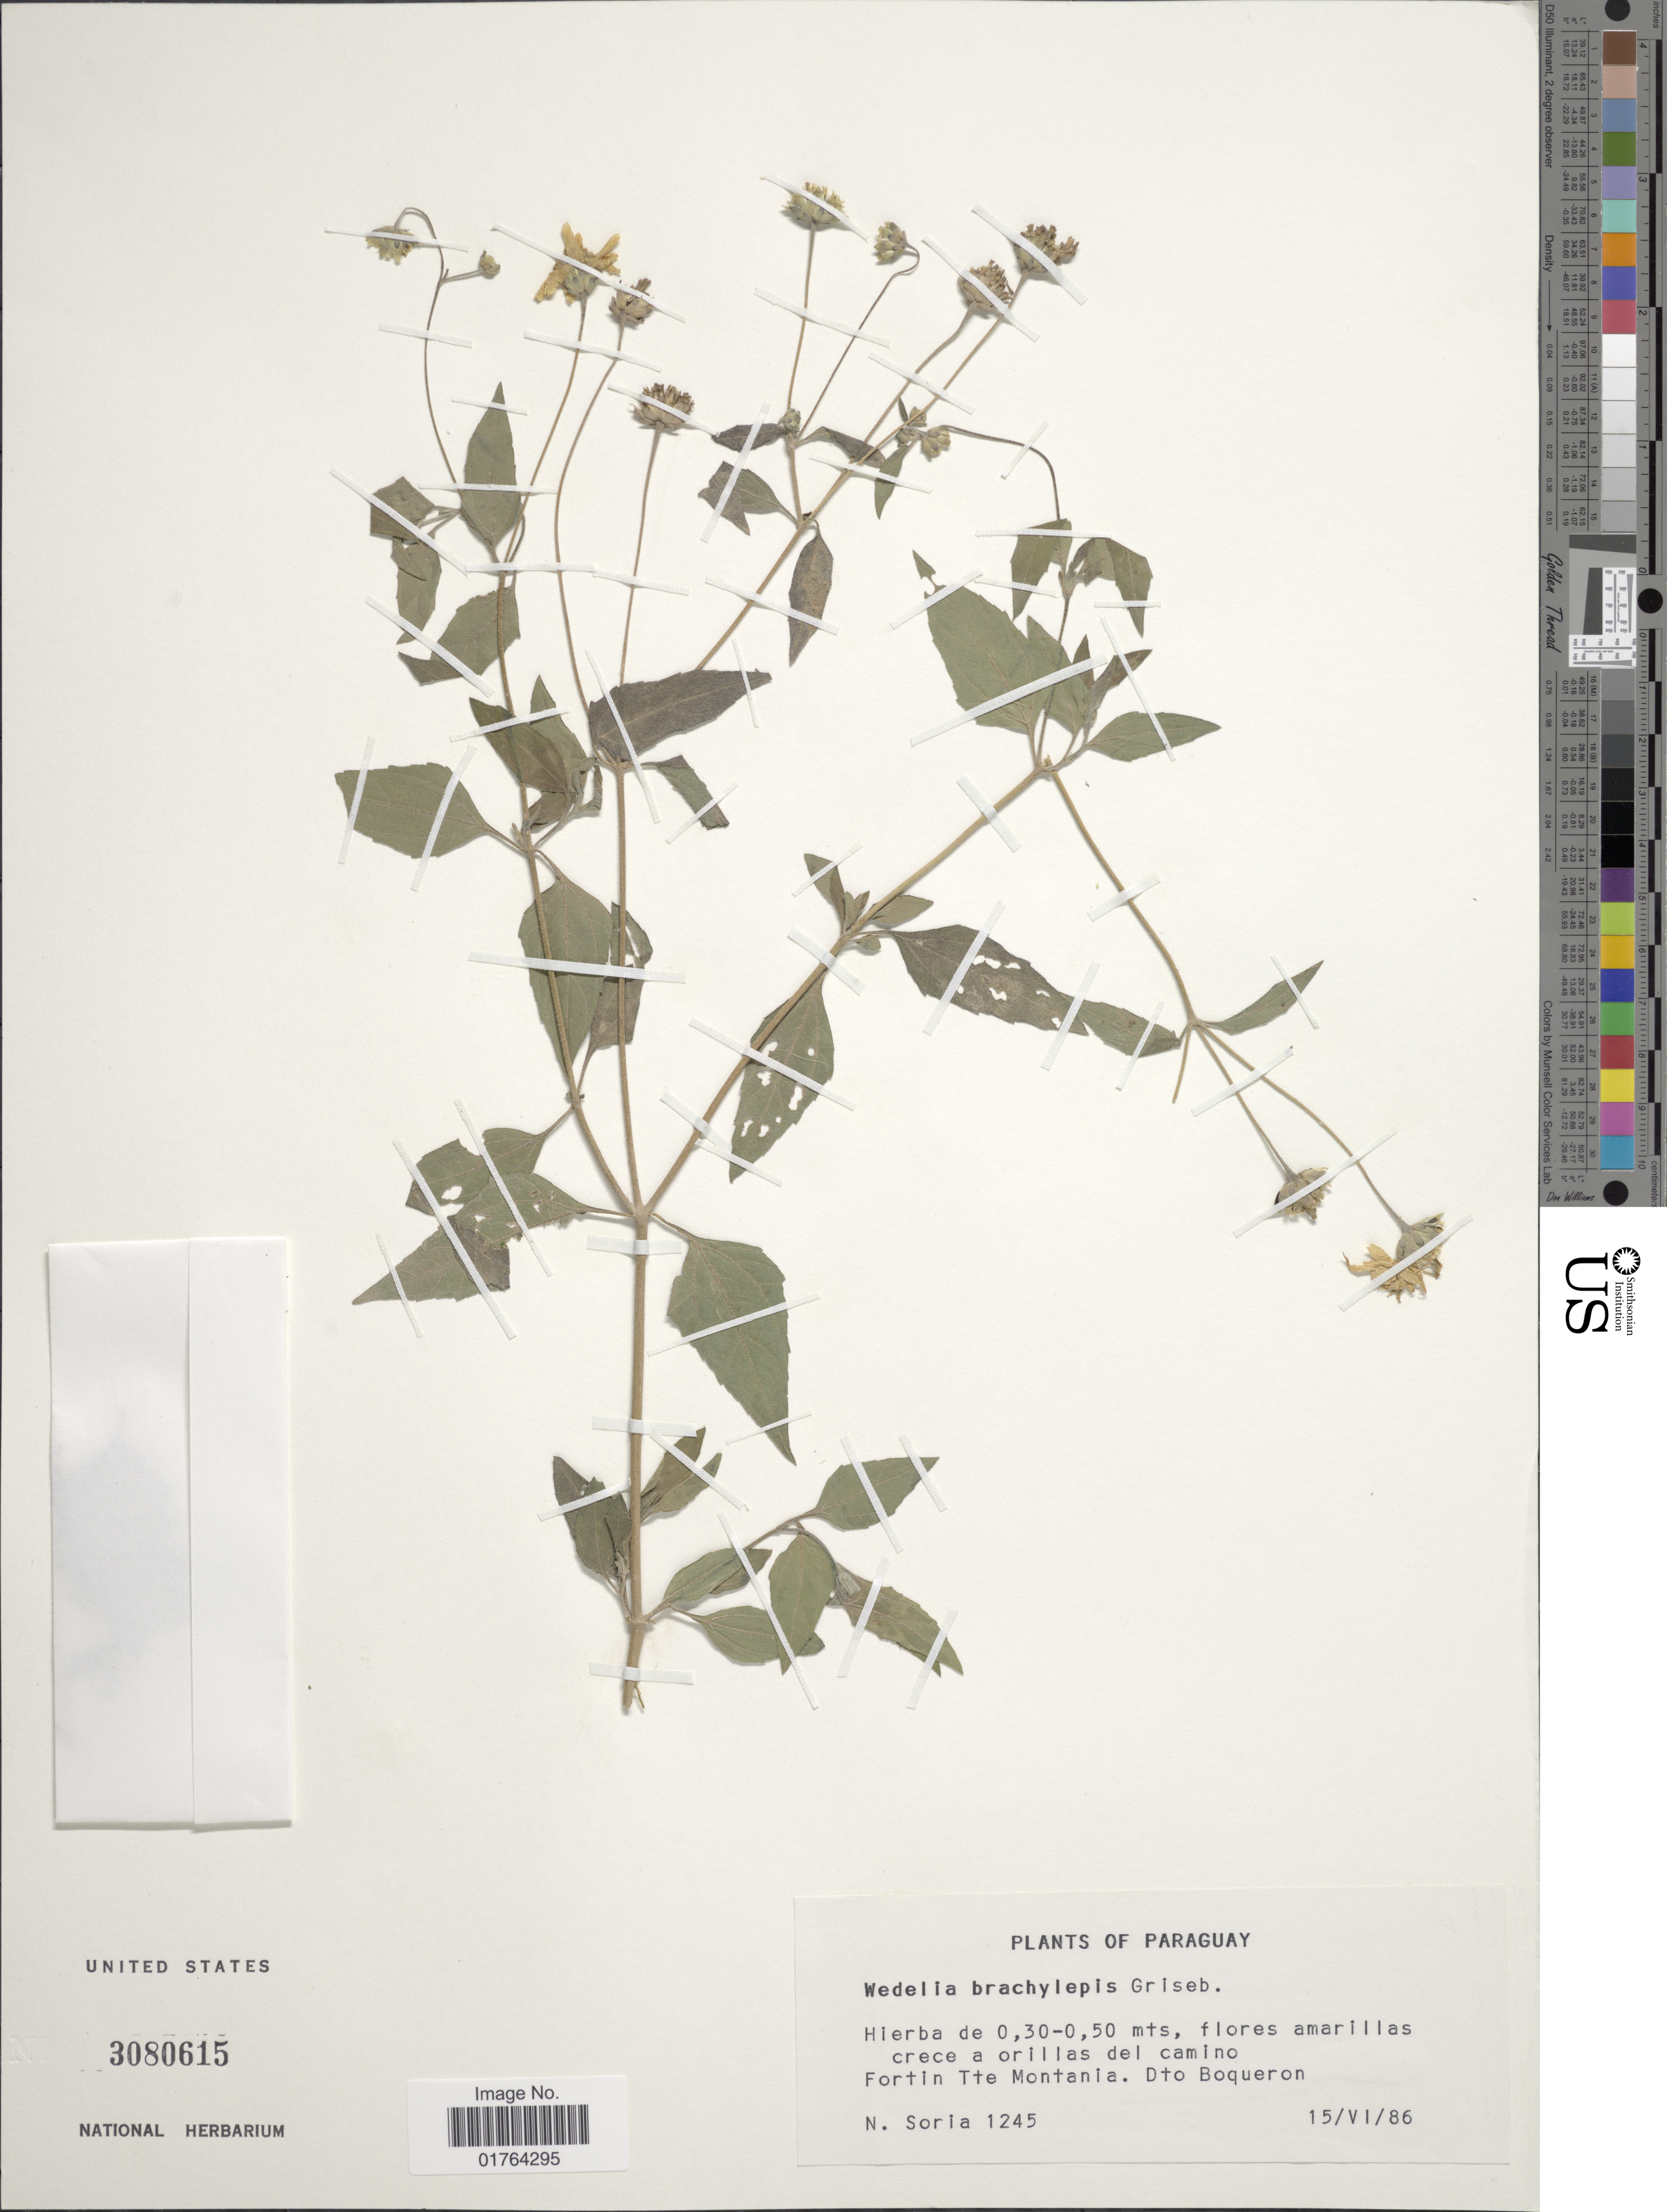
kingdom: Plantae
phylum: Tracheophyta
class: Magnoliopsida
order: Asterales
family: Asteraceae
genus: Wedelia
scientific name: Wedelia brachylepis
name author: Griseb.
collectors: N. Soria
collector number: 1245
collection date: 1986-06-15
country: Paraguay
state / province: Boqueron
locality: Cere a orillas de camino, Fortin Tte Montania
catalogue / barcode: US 3080615